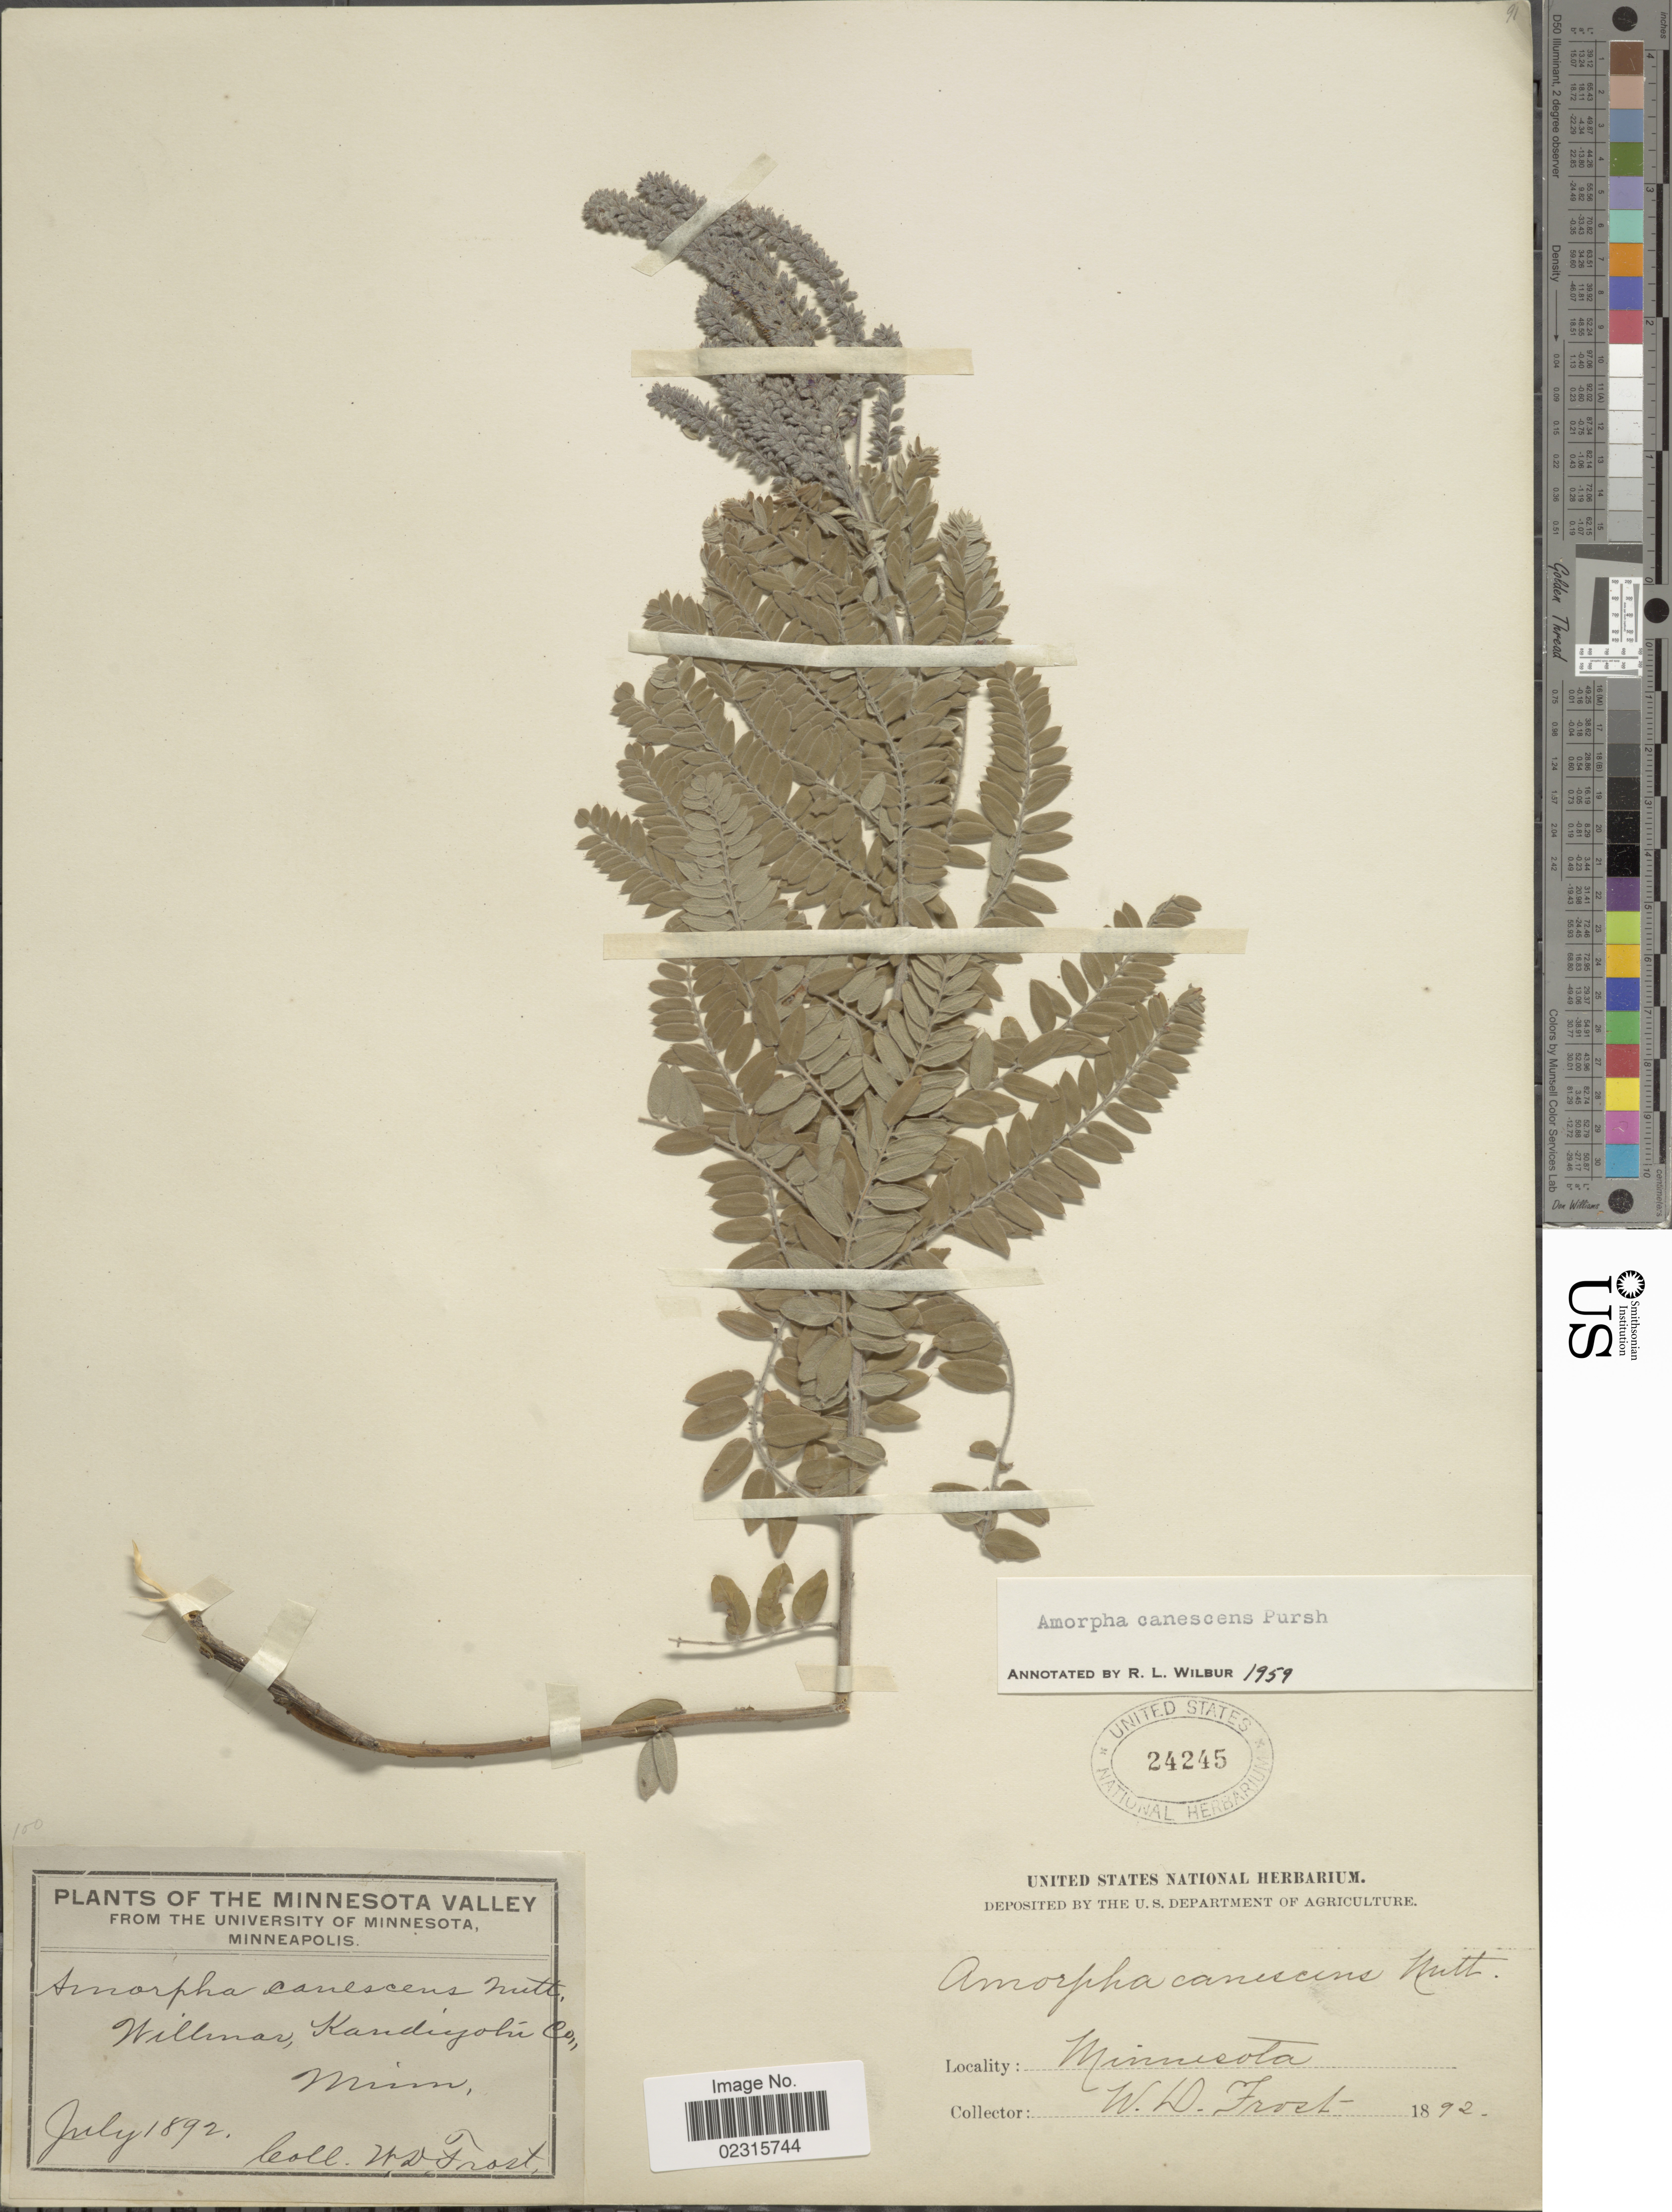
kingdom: Plantae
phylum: Tracheophyta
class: Magnoliopsida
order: Fabales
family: Fabaceae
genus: Amorpha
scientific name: Amorpha canescens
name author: Pursh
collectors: W. Frost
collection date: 1892-07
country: United States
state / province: Minnesota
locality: Willmar, Kandijohn Co.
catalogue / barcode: US 24245